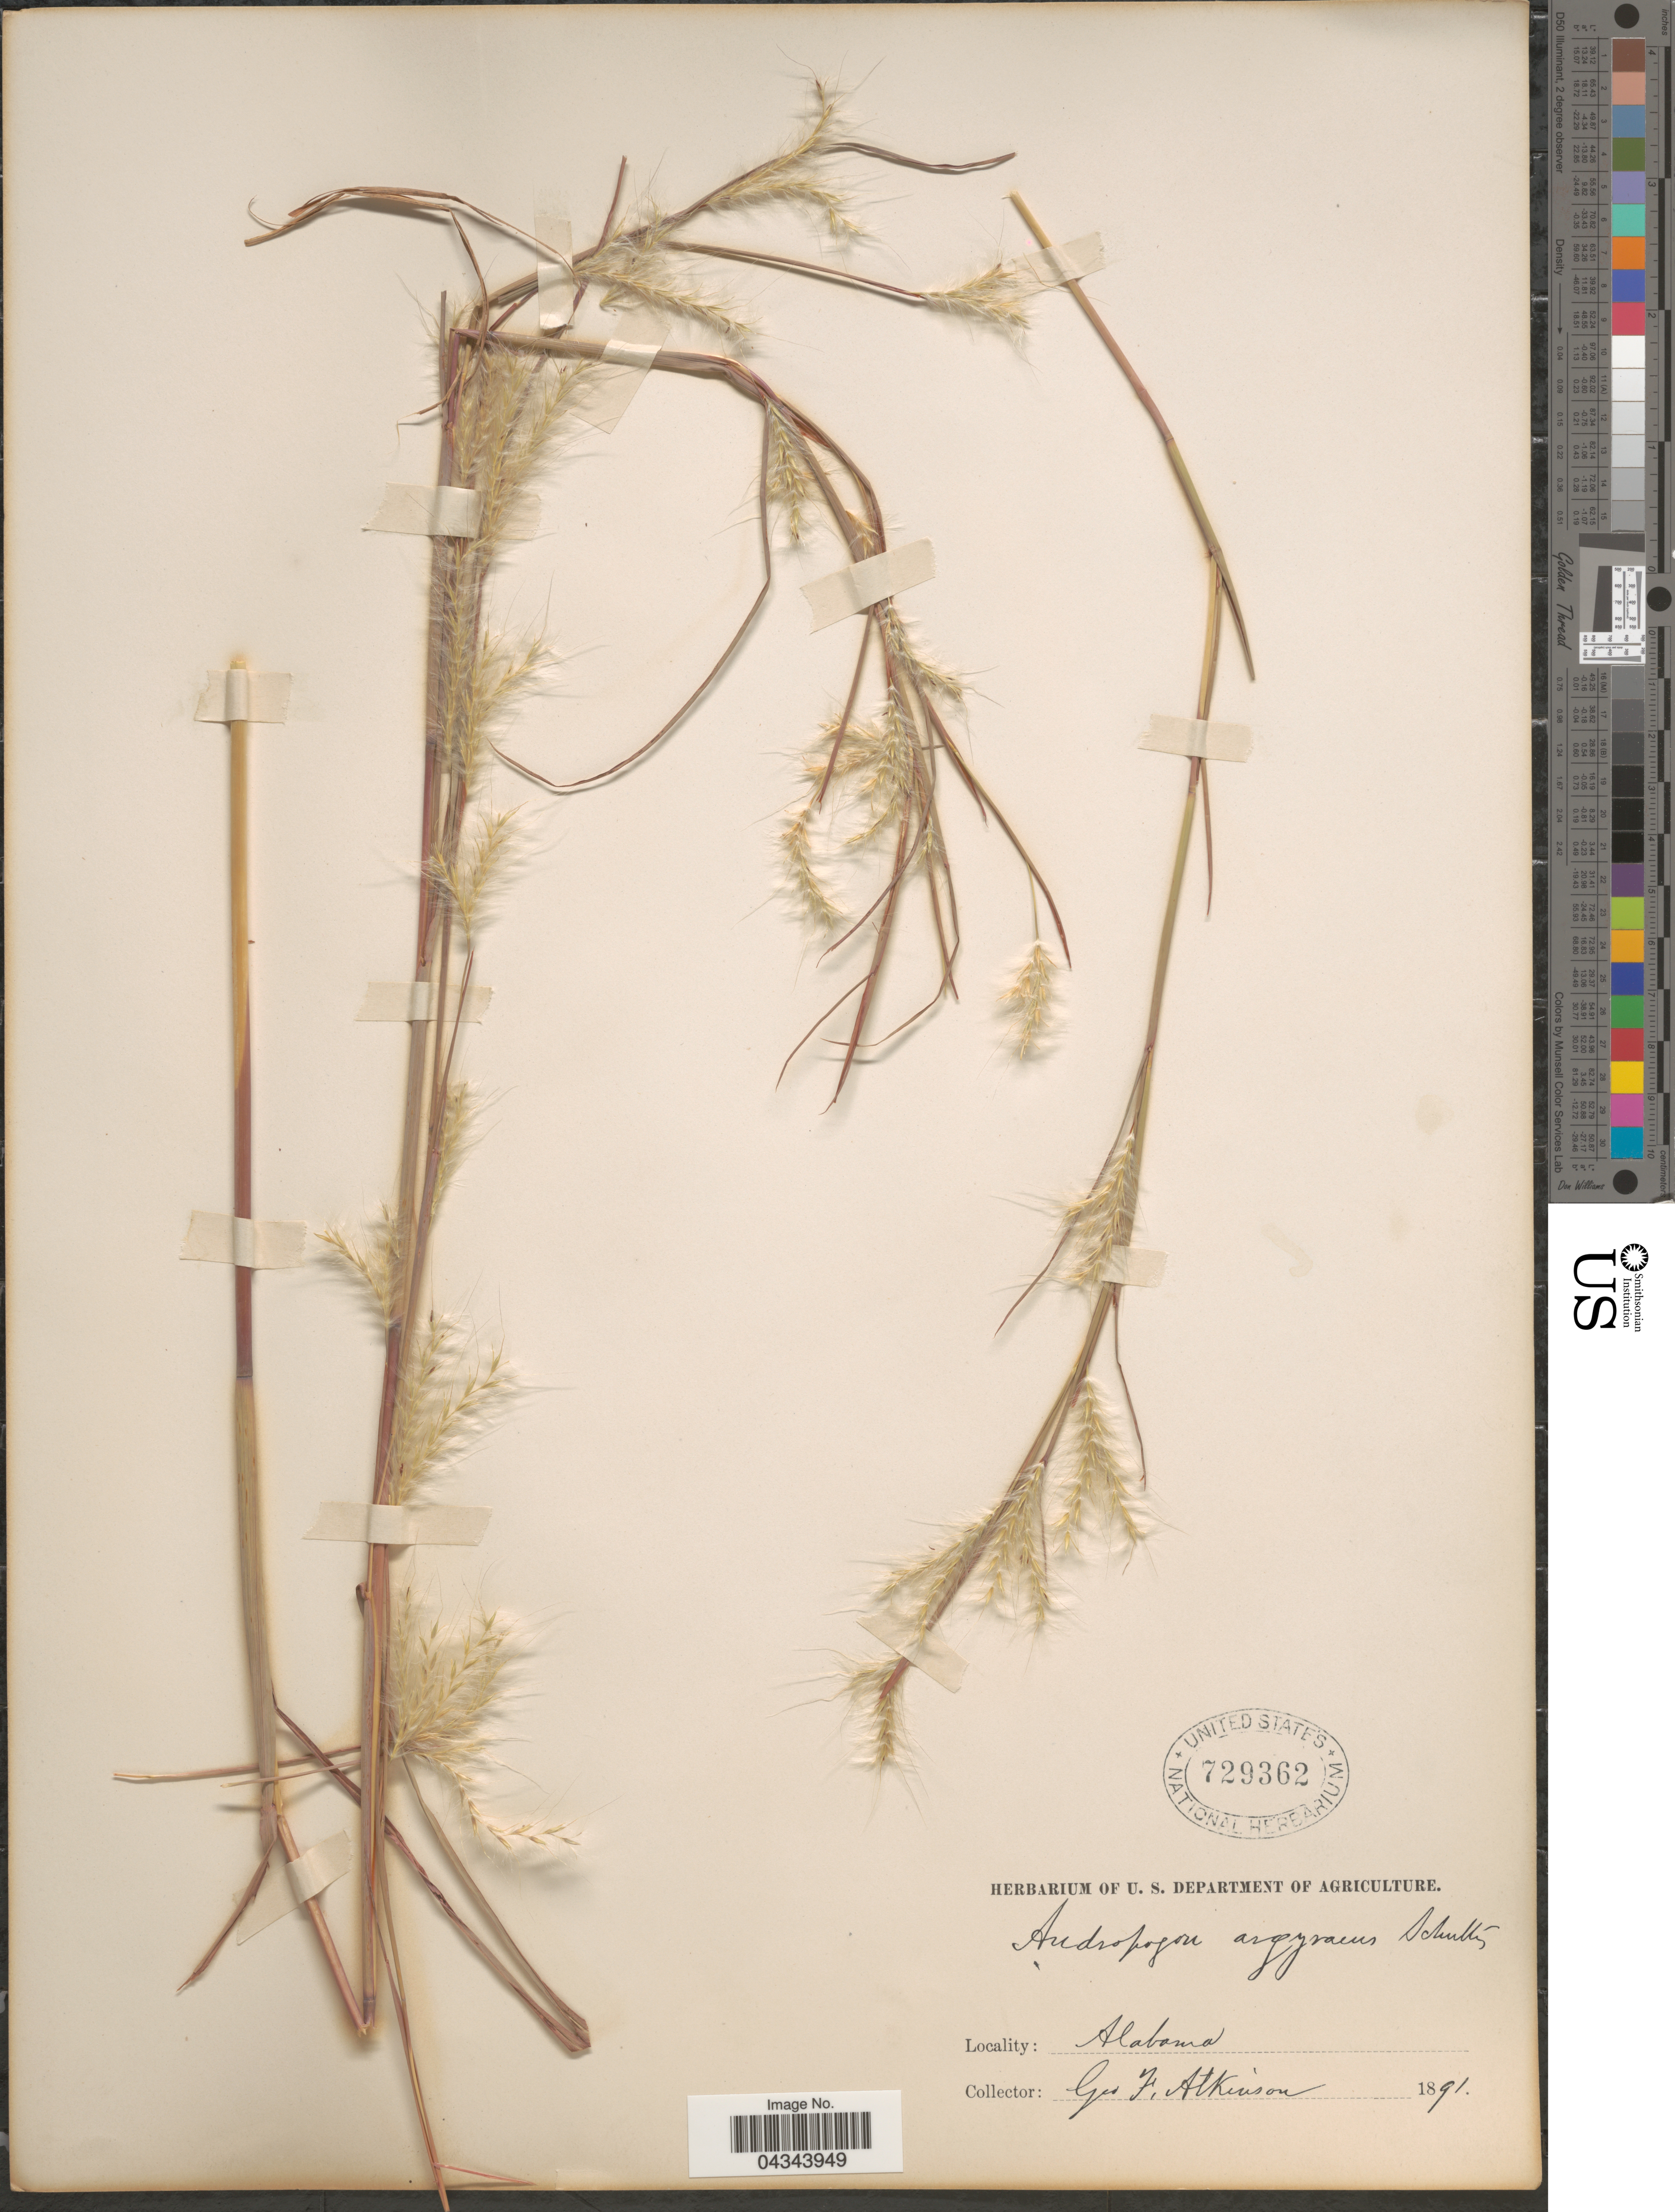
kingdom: Plantae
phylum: Tracheophyta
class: Liliopsida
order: Poales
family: Poaceae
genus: Andropogon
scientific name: Andropogon ternarius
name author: Michx.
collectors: G. F. Atkinson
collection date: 1891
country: United States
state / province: Alabama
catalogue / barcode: US 729362